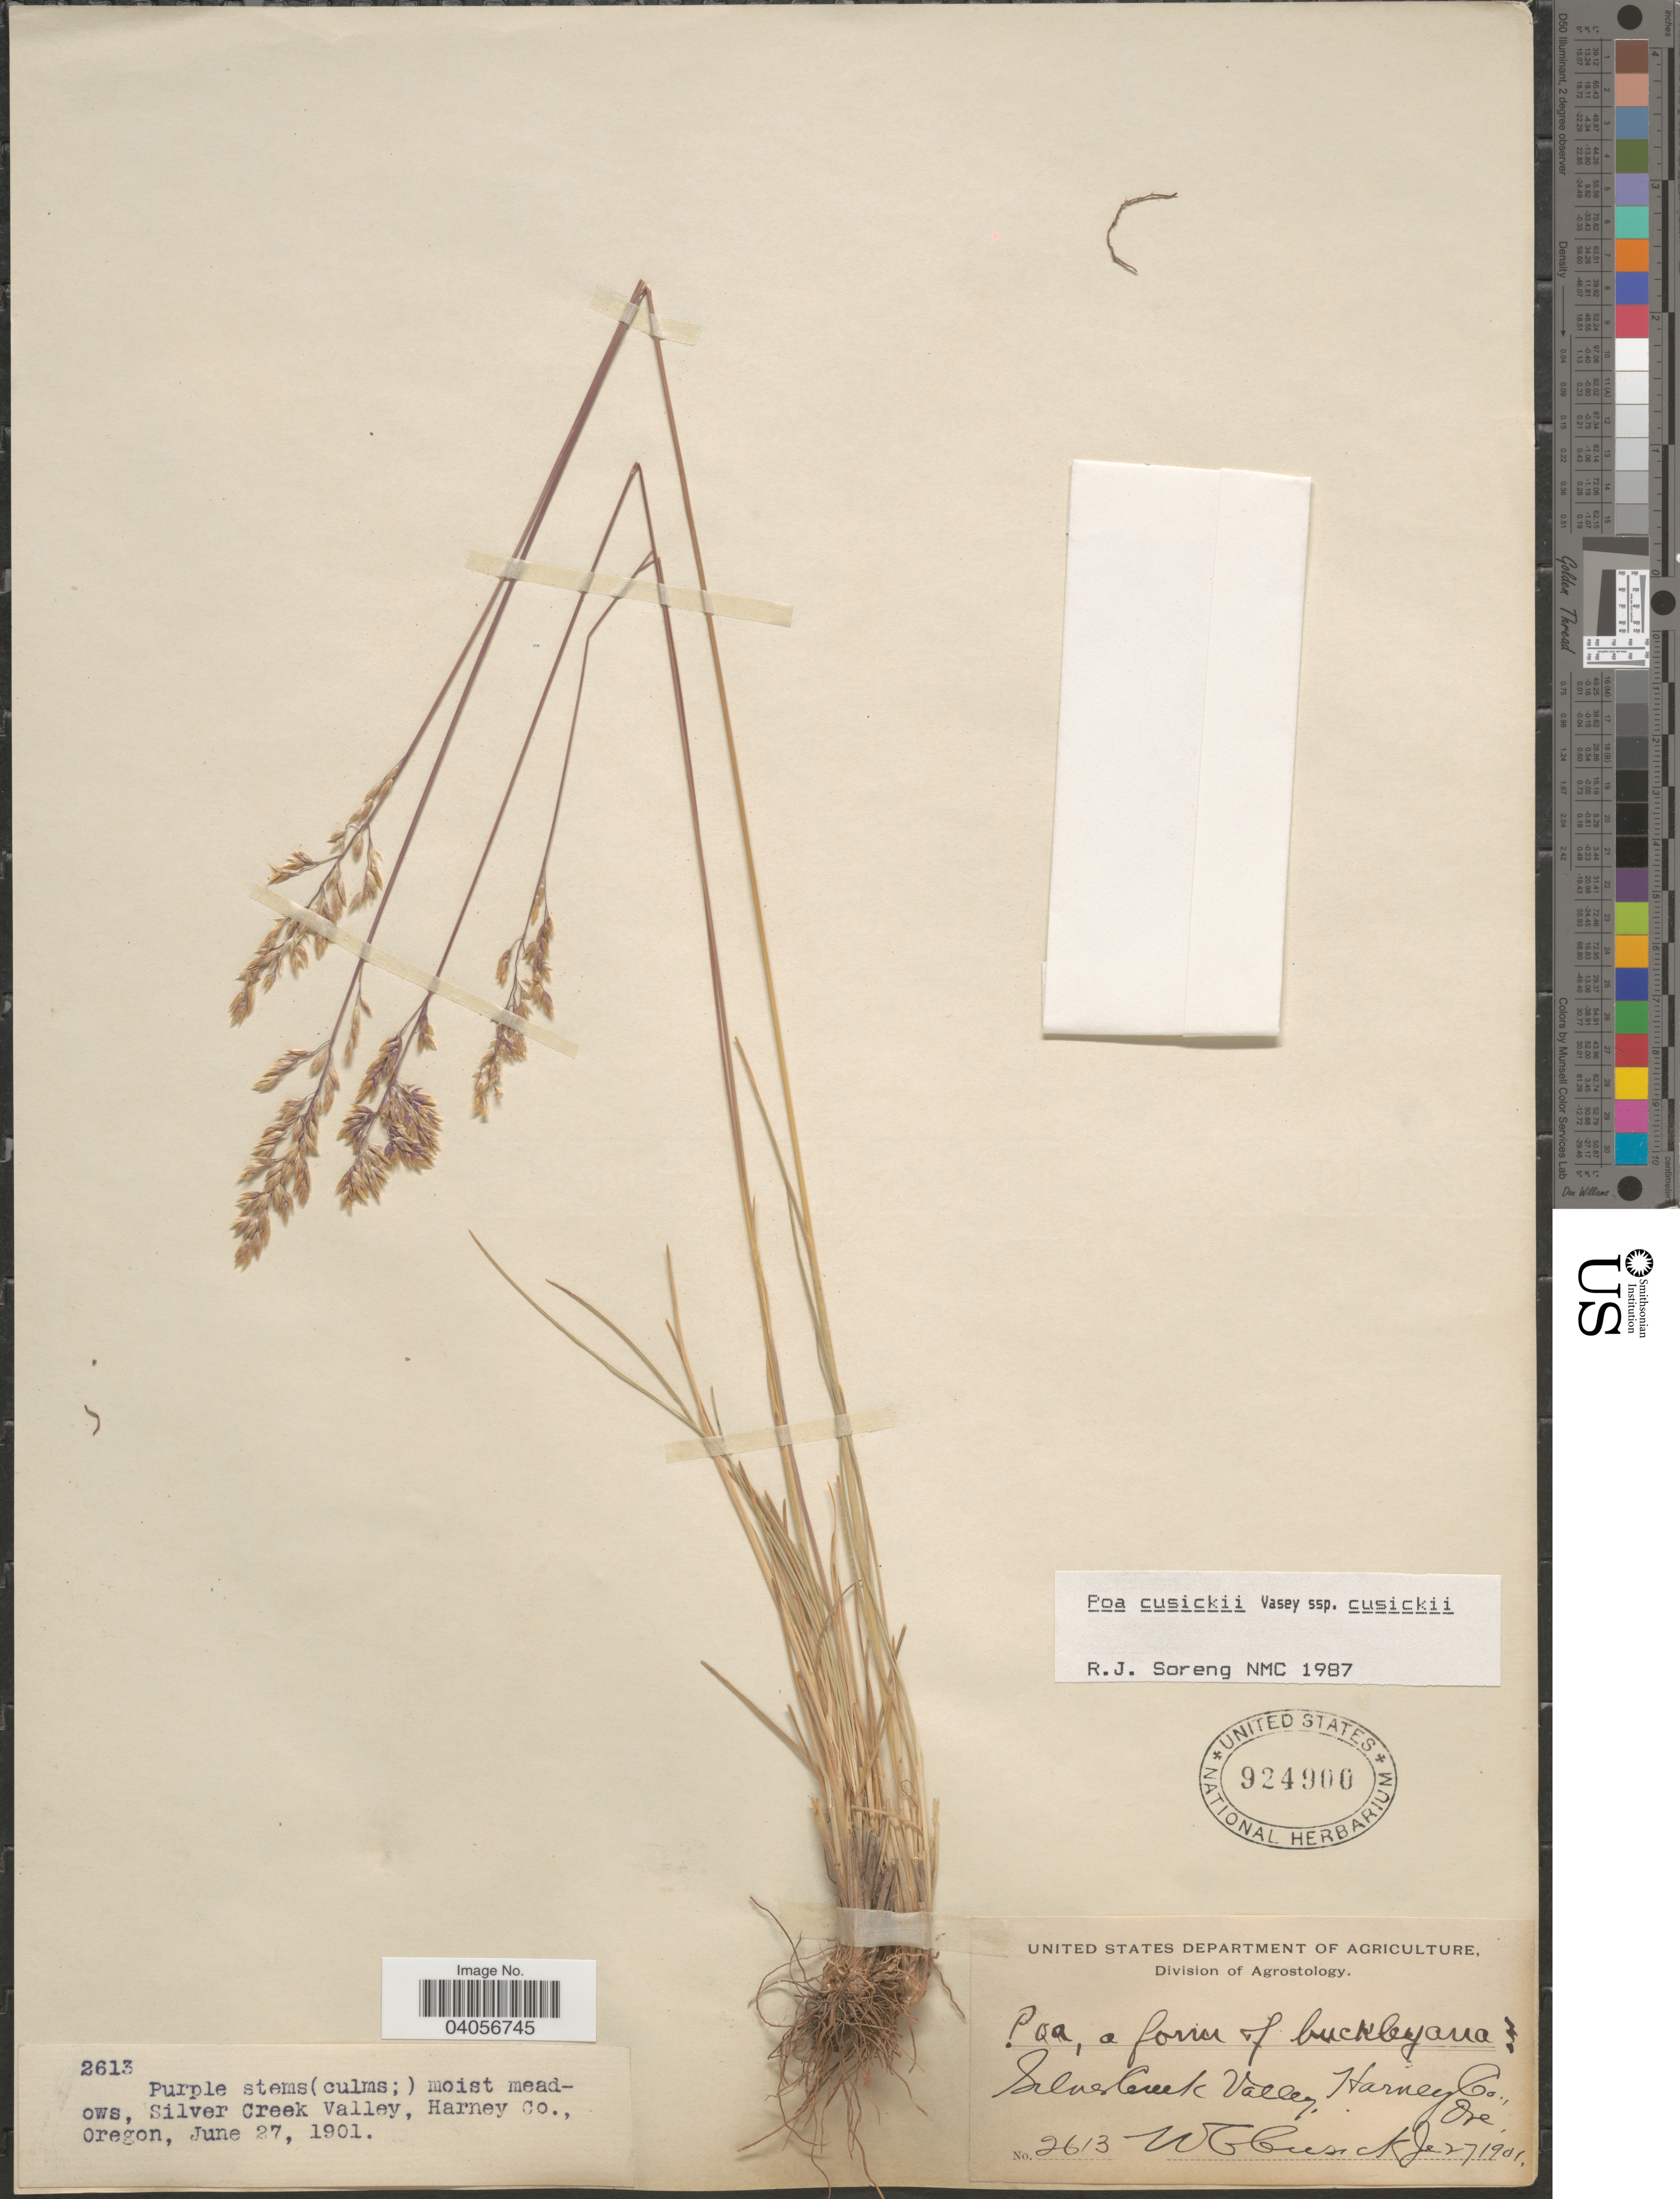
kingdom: Plantae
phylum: Tracheophyta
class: Liliopsida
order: Poales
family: Poaceae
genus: Poa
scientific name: Poa cusickii subsp. cusickii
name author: Vasey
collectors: W. C. Cusick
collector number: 2613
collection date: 1901-06-27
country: United States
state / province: Oregon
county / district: Harney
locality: Moist meadows, Silver Creek Valley, Harney Co.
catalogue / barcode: US 924900